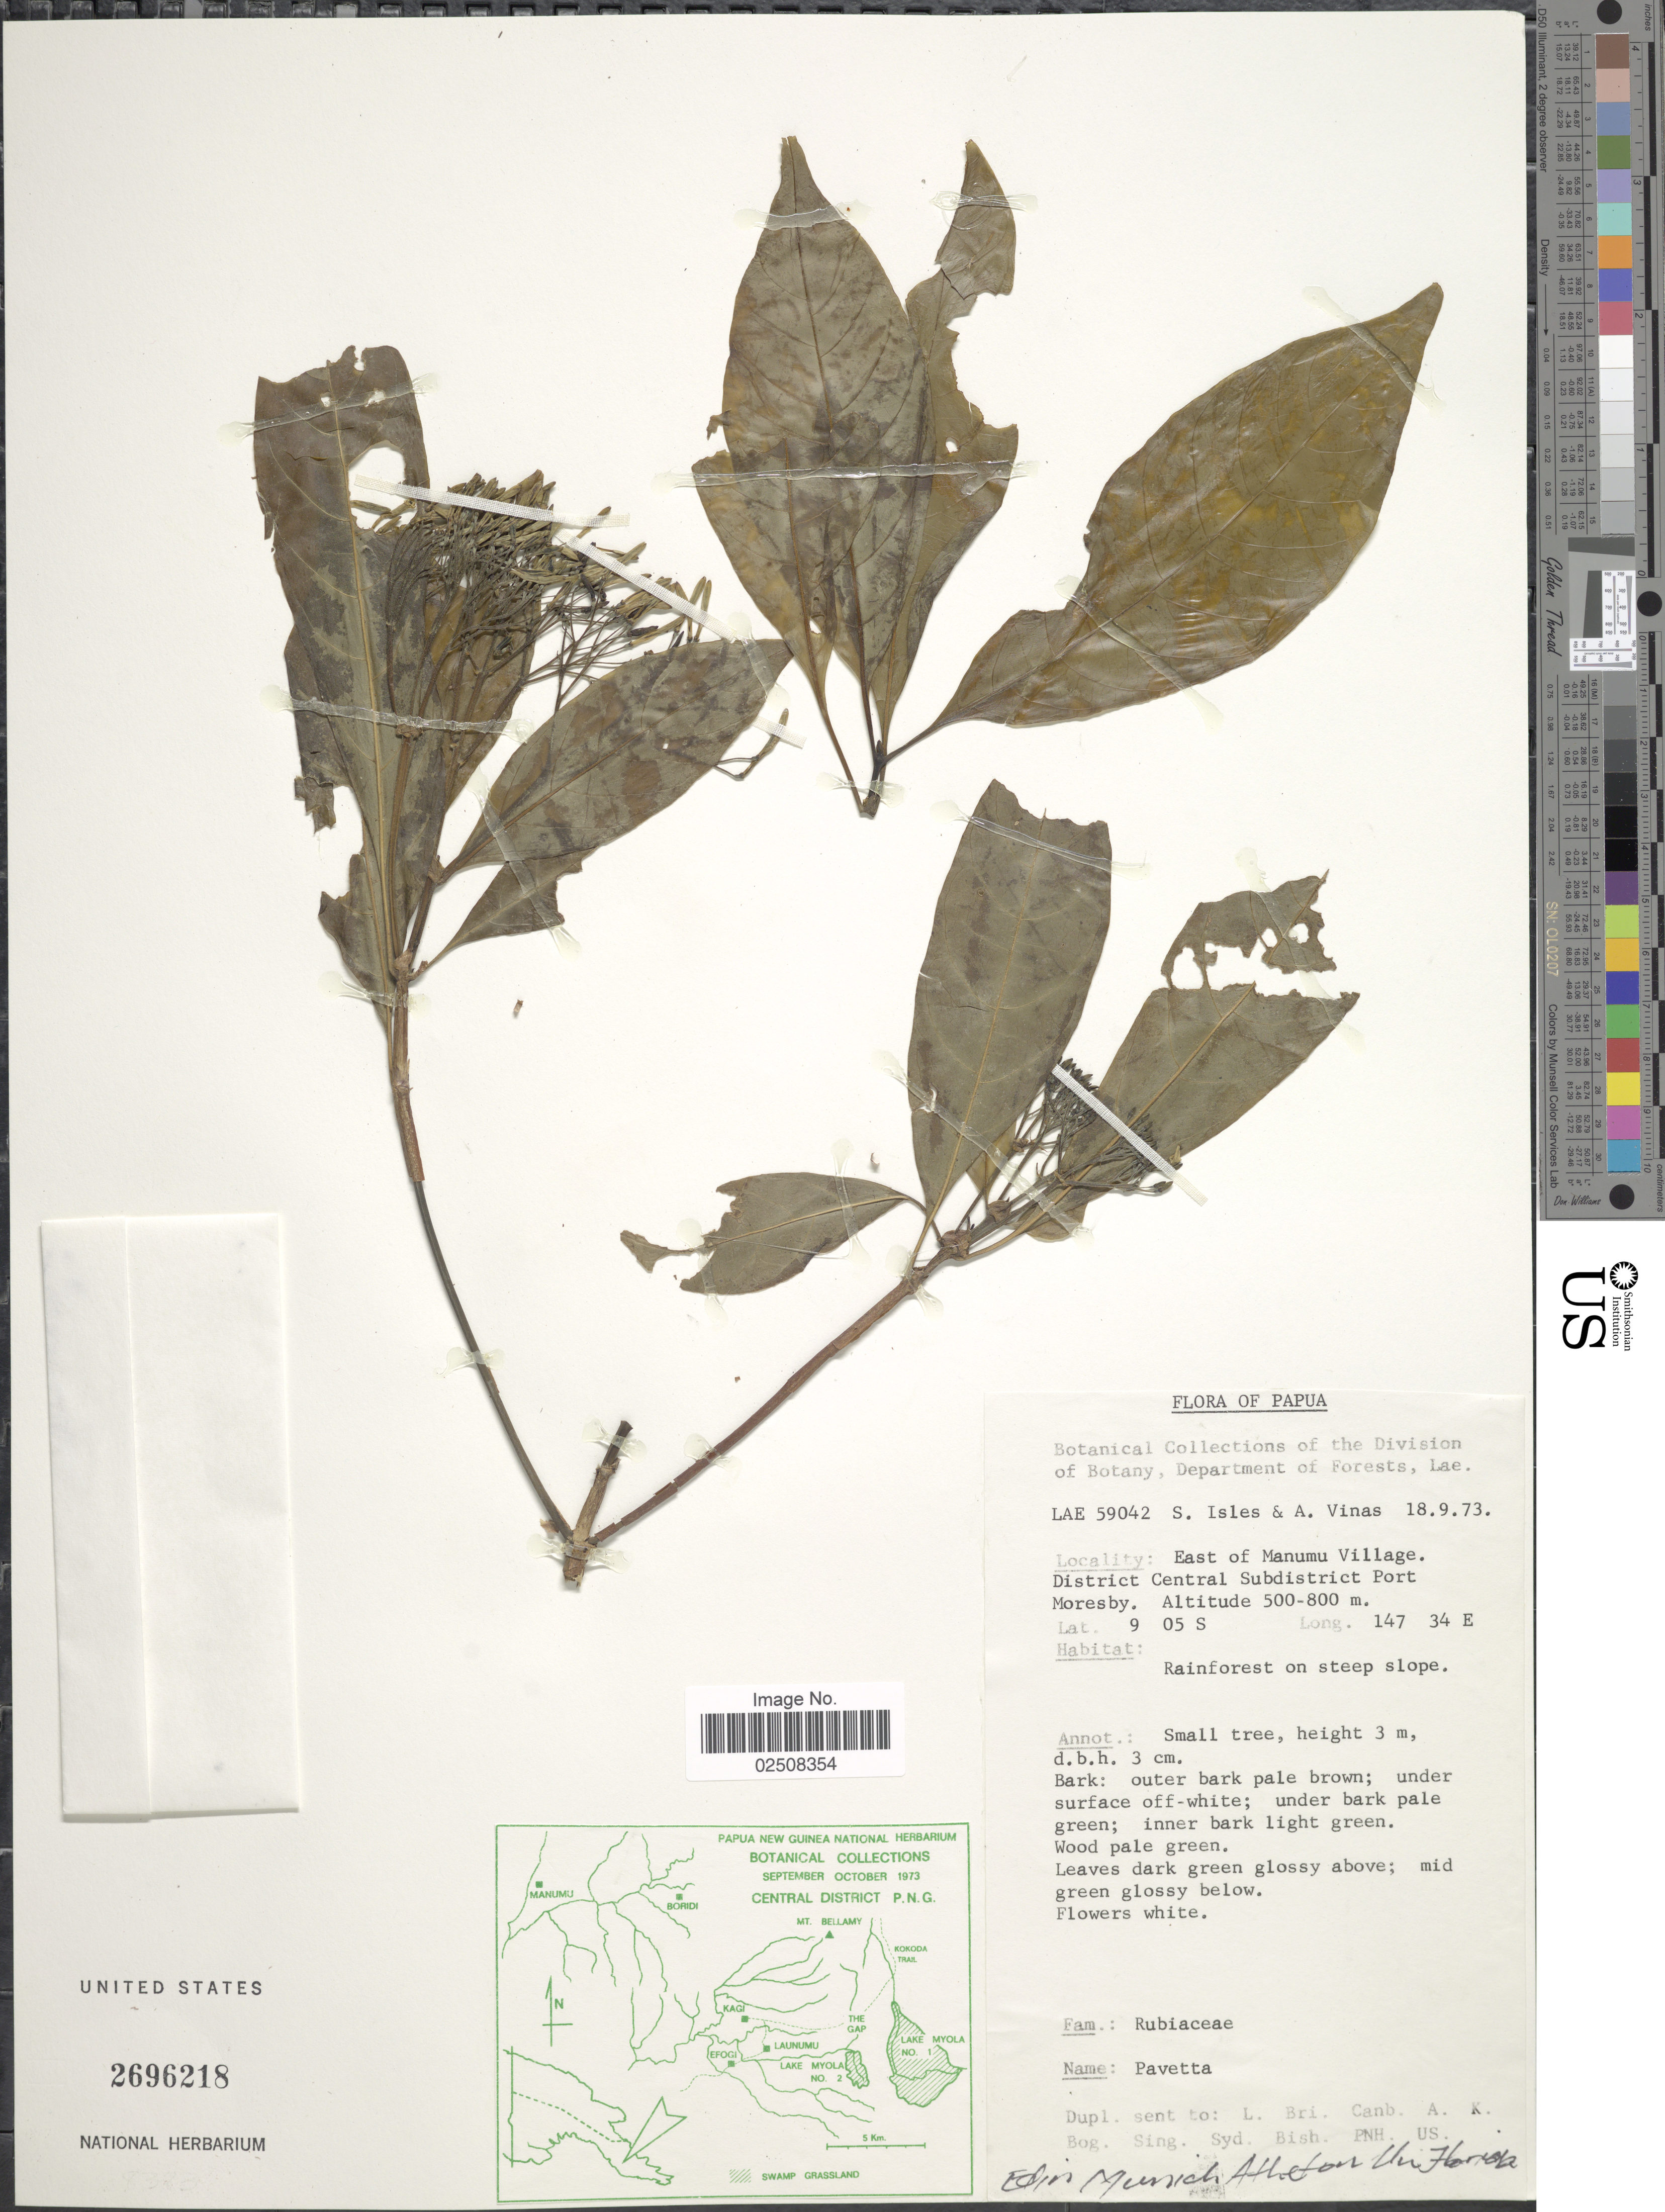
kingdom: Plantae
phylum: Tracheophyta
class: Magnoliopsida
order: Gentianales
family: Rubiaceae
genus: Pavetta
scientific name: Pavetta sp.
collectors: S. Isles & A. Vinas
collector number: LAE 59042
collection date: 1973-09-18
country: Papua New Guinea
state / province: Central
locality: East of Manumu Village. District Central Subdistrict Port Moresby, Rainforest on steep slope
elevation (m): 500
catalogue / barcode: US 2696218